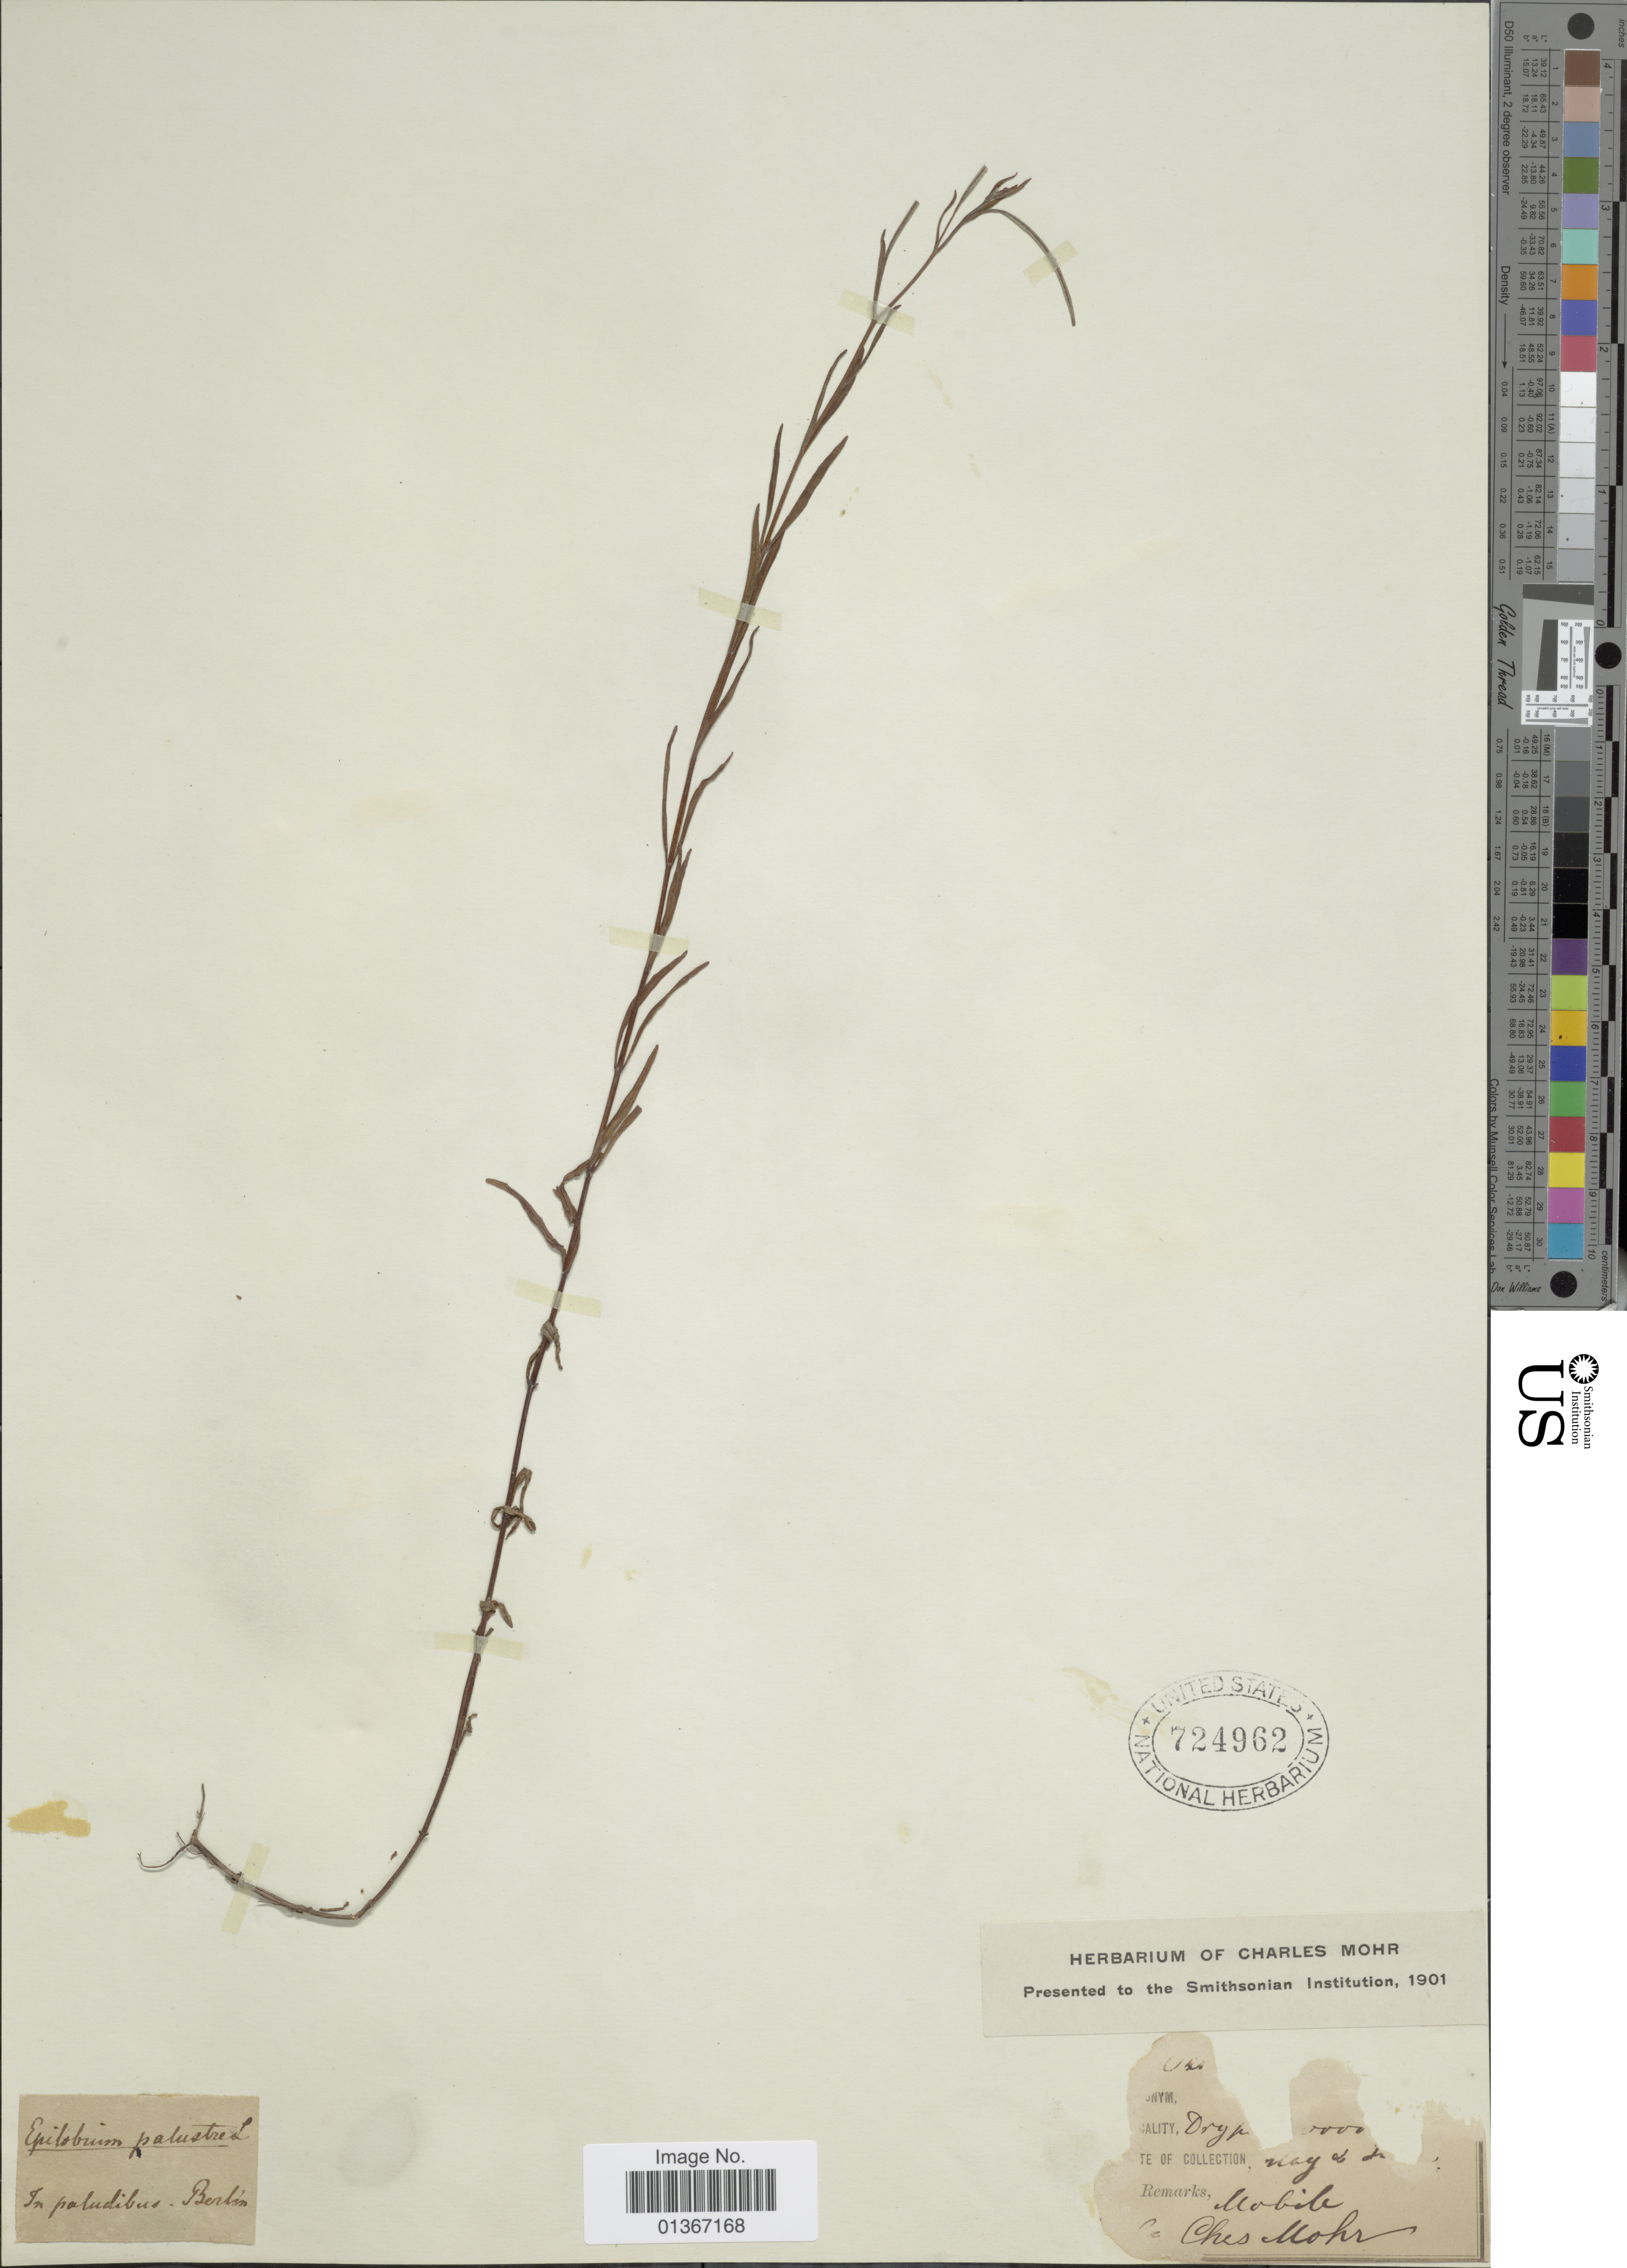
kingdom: Plantae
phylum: Tracheophyta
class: Magnoliopsida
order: Myrtales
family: Onagraceae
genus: Epilobium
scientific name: Epilobium palustre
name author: L.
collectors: Mohr, C. T. (herbarium)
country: Germany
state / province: Berlin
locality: In paludibus. [interpreted]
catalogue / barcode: US 724962